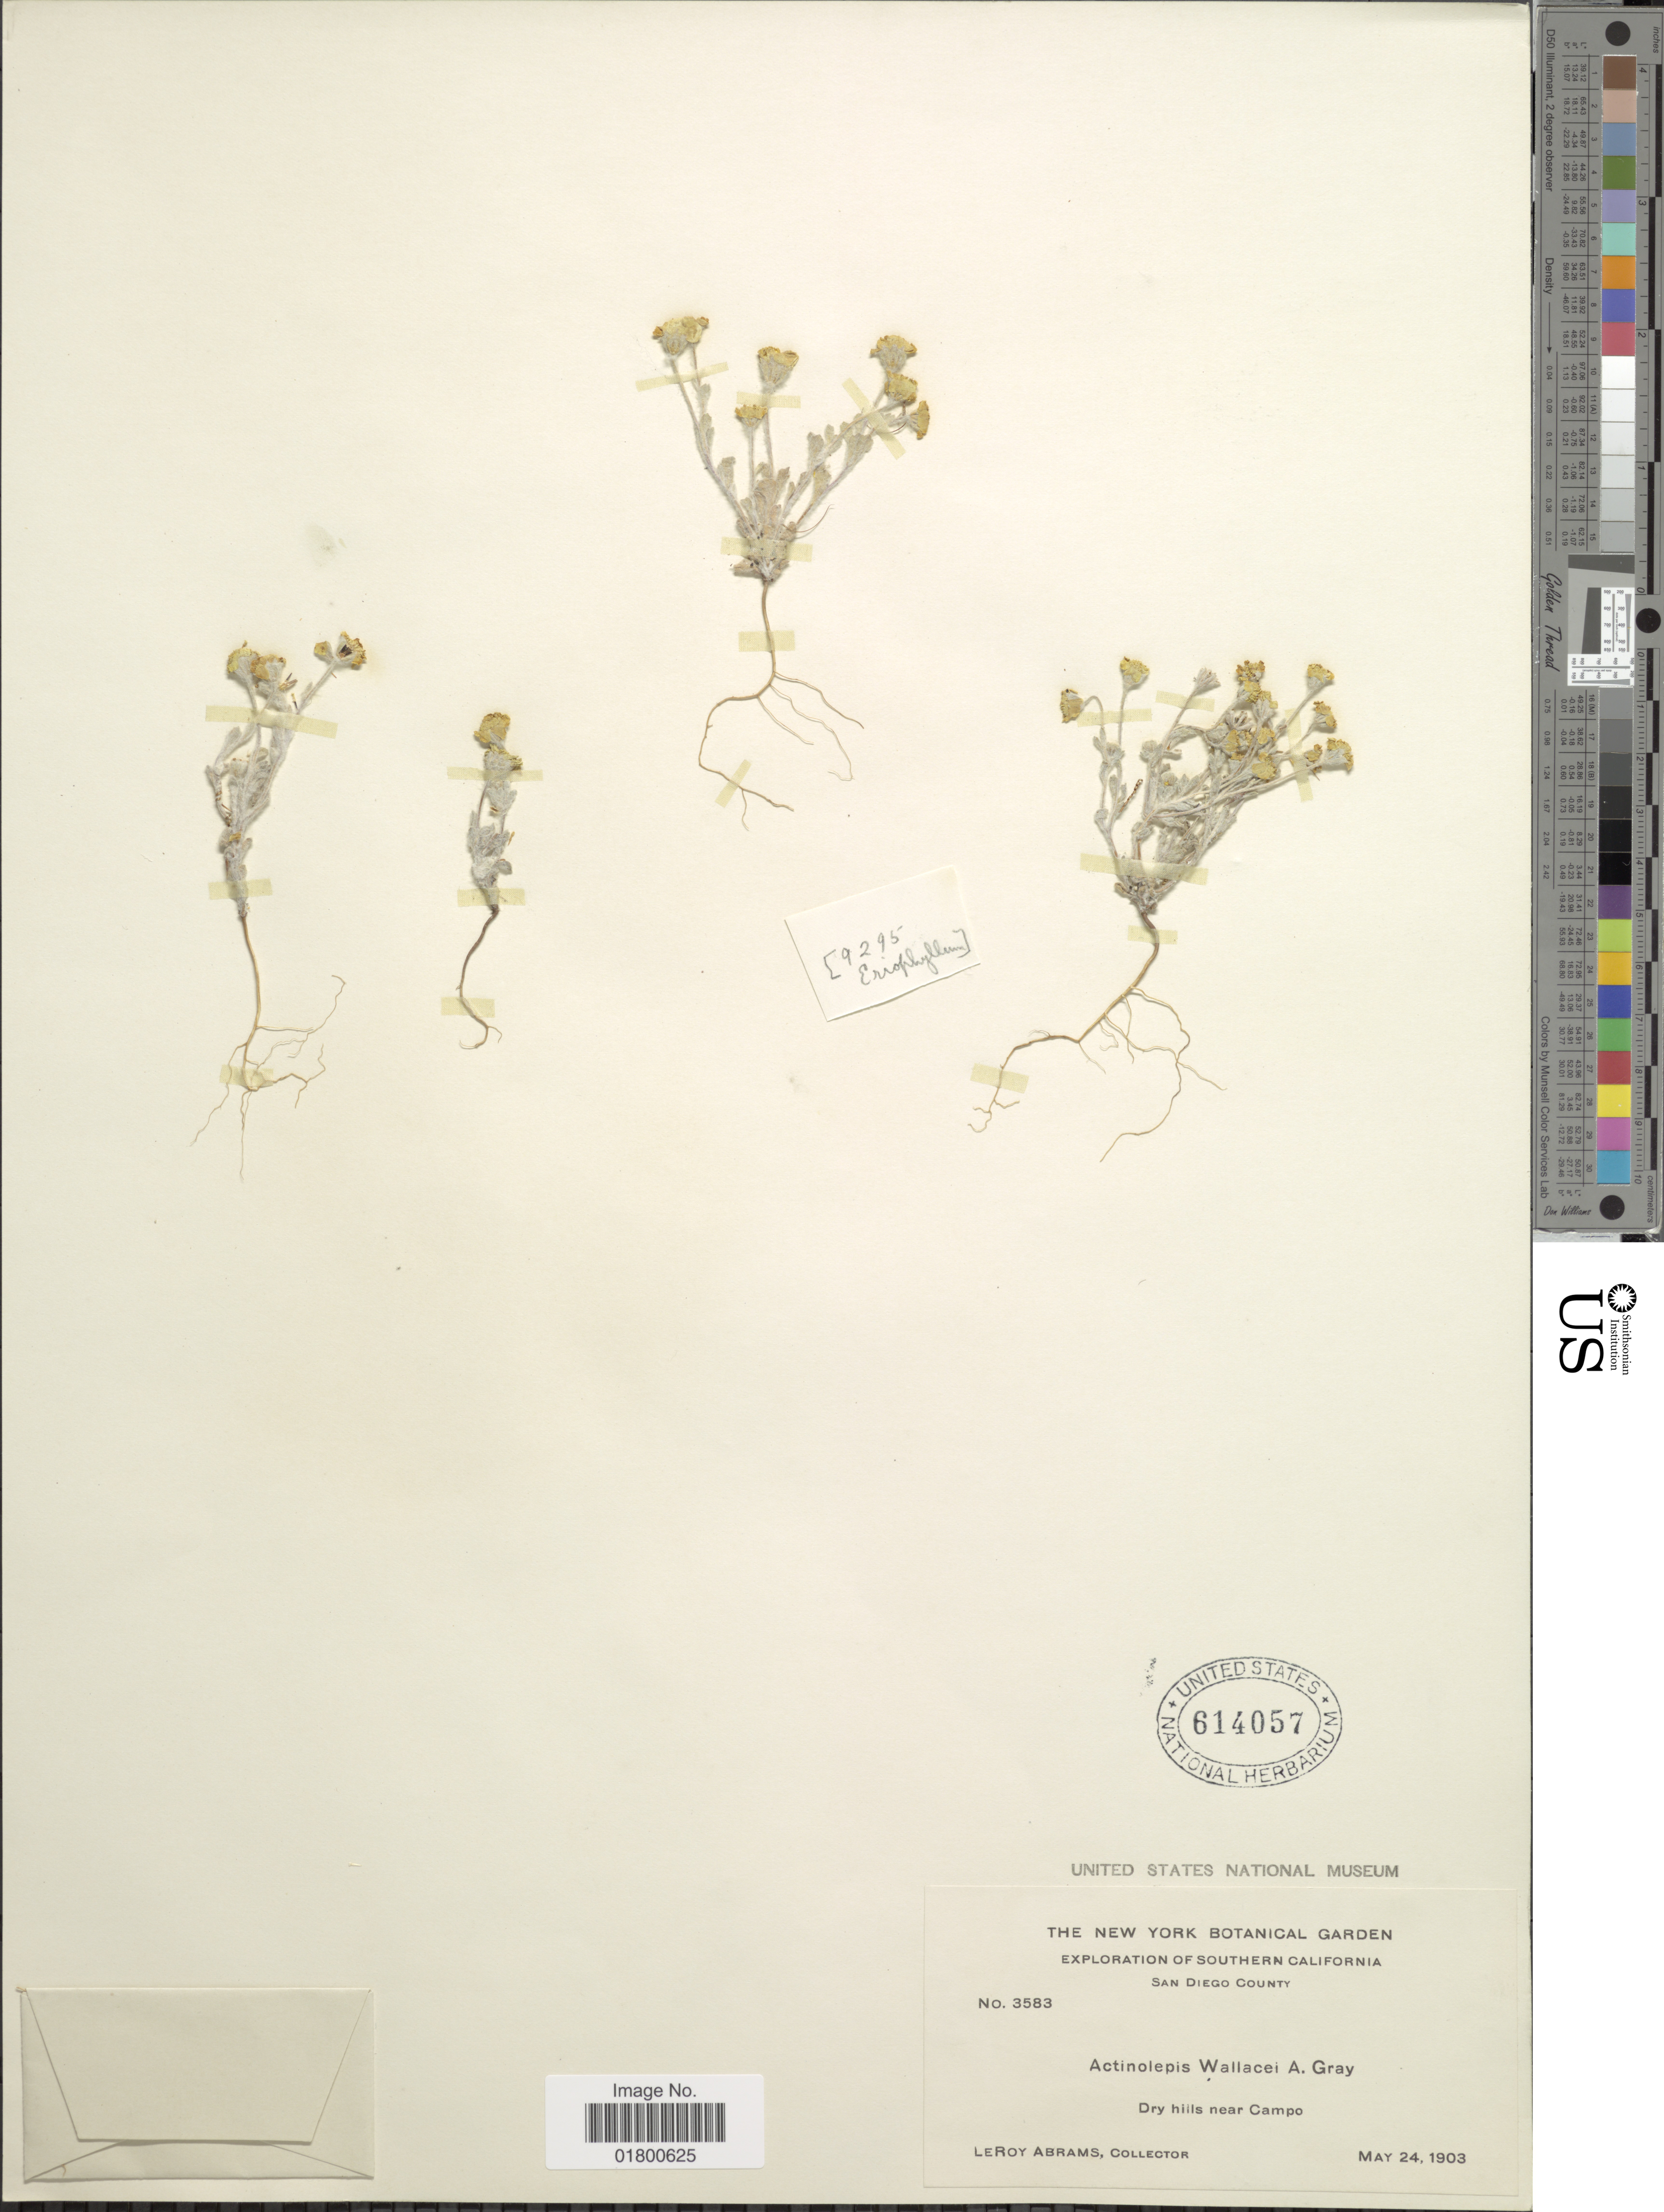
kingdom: Plantae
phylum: Tracheophyta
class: Magnoliopsida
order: Asterales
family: Asteraceae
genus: Eriophyllum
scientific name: Eriophyllum wallacei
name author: (A. Gray) A. Gray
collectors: L. Abrams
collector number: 3583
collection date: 1903-05-24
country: United States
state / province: California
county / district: San Diego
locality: Southern California, San Diego County, Dy hills near Campo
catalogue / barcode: US 614057